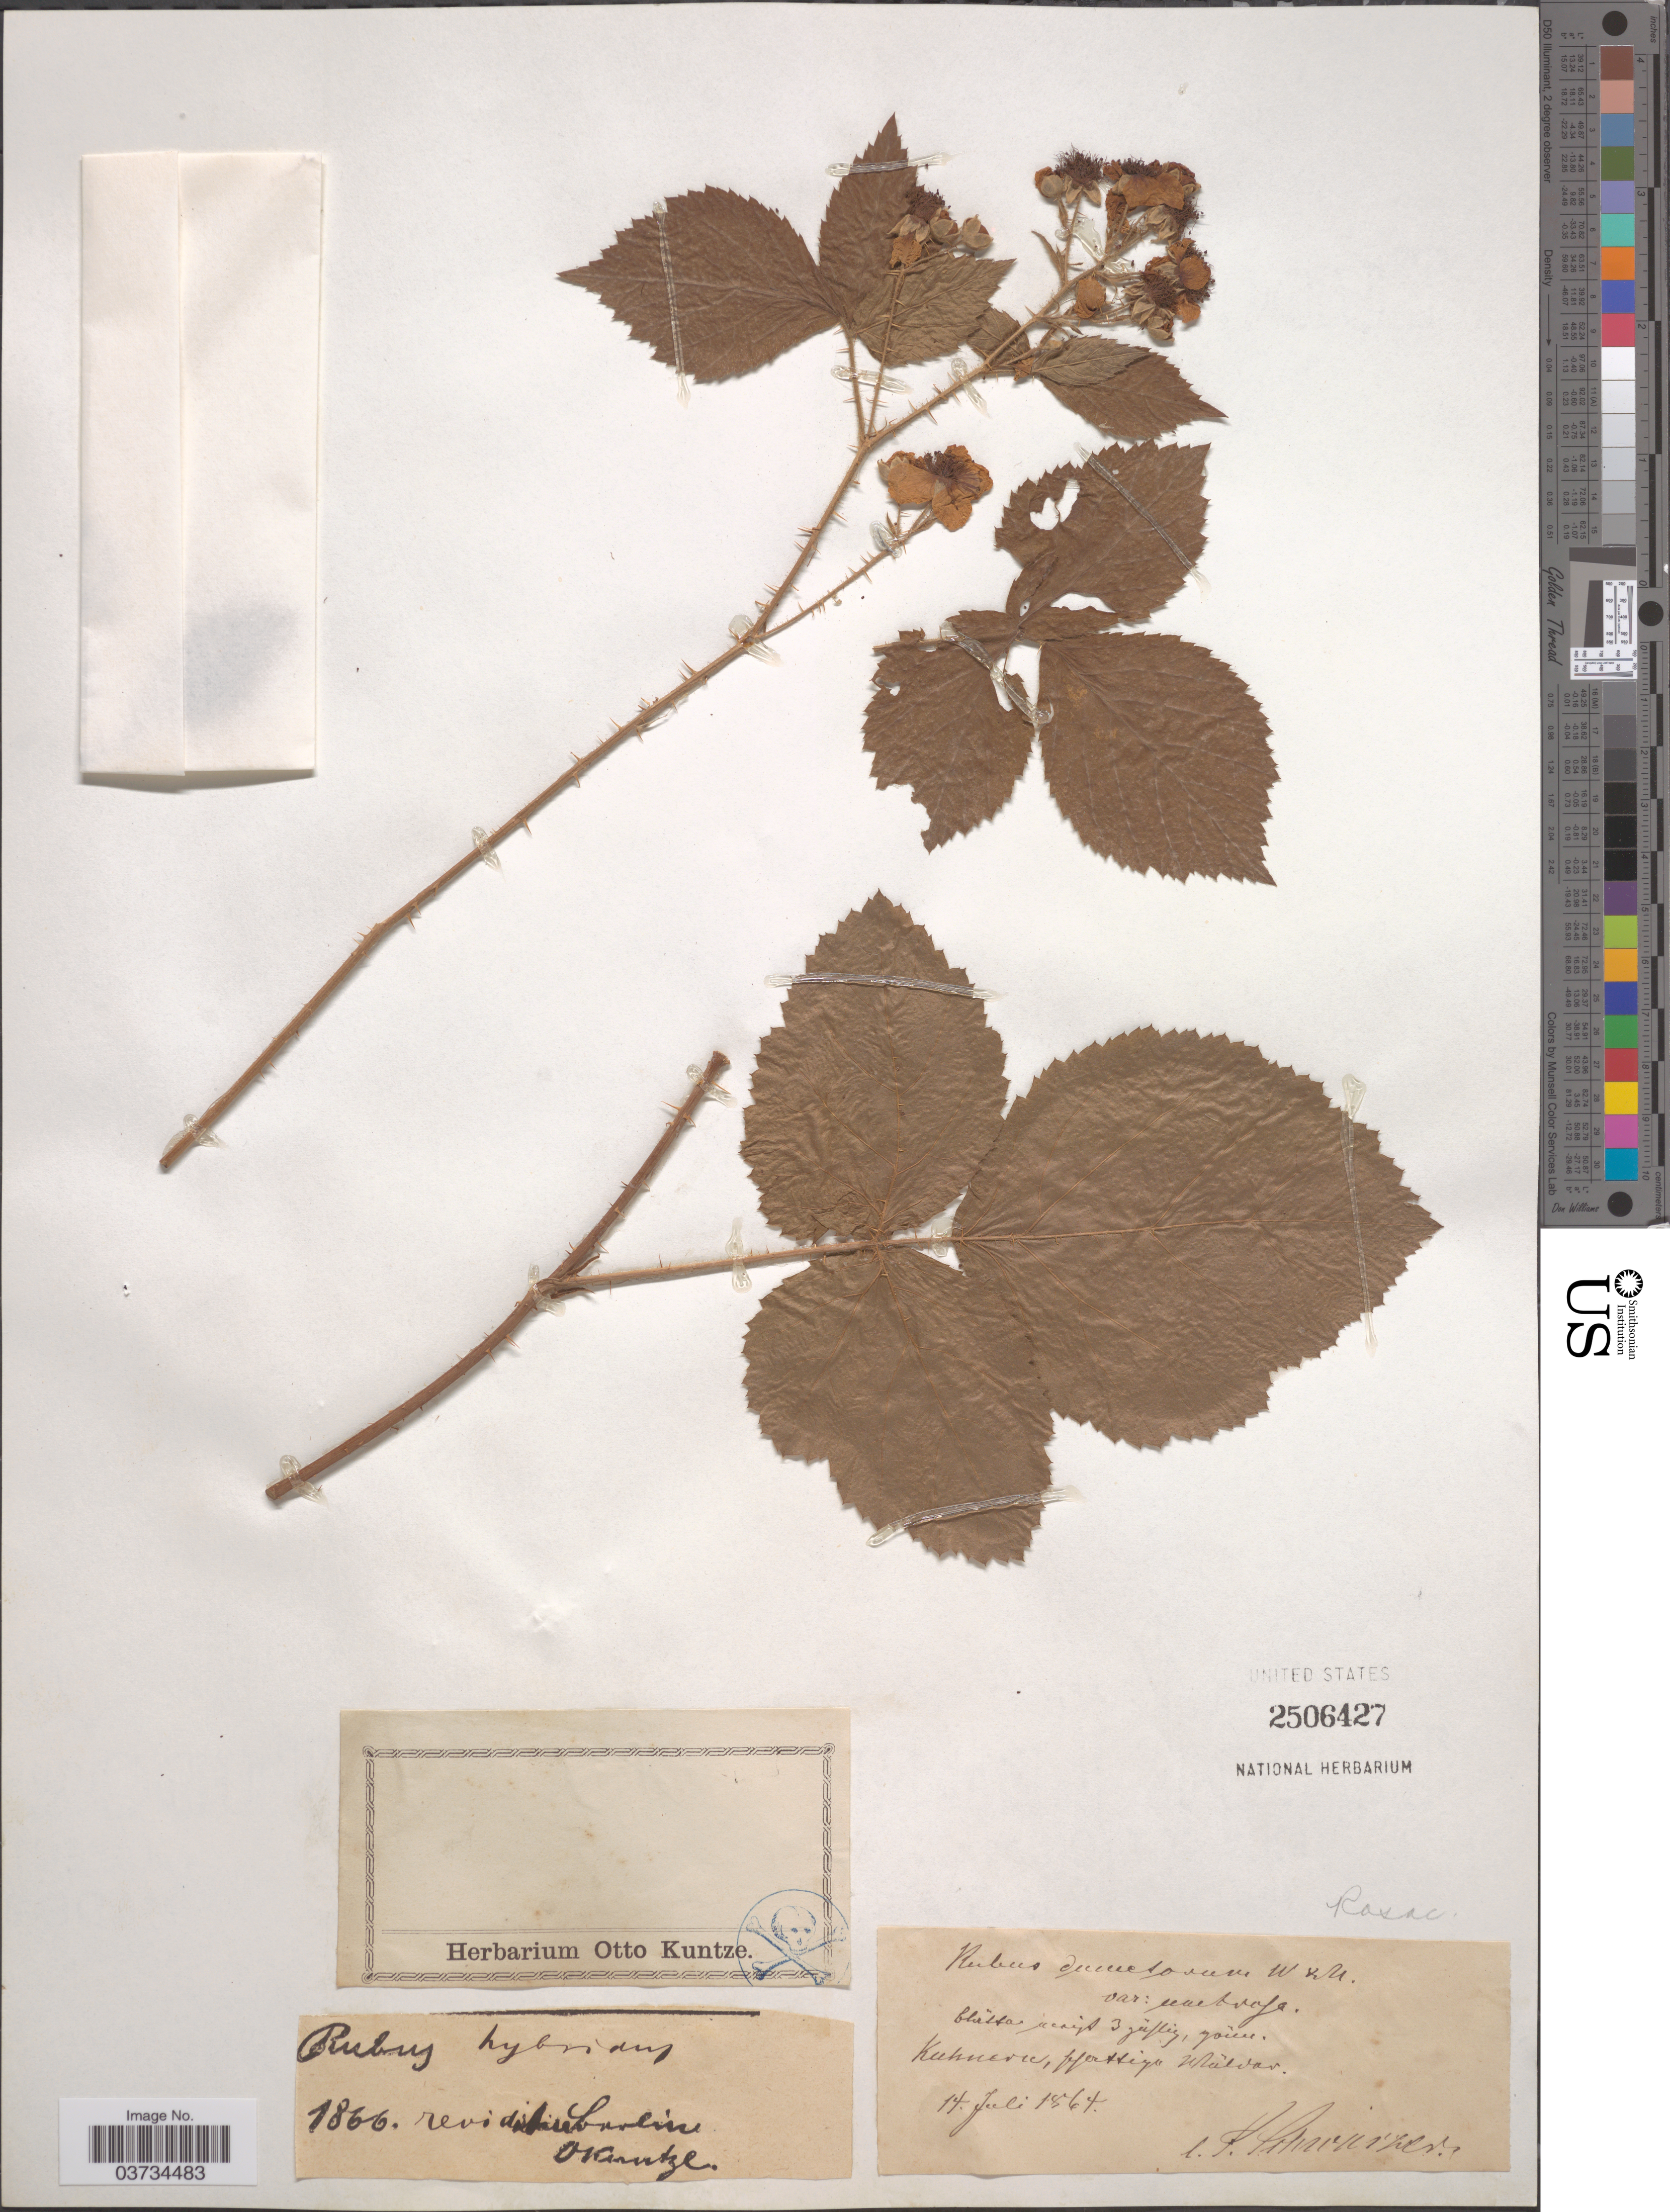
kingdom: Plantae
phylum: Tracheophyta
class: Magnoliopsida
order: Rosales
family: Rosaceae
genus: Rubus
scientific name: Rubus glandulosus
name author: Bellardi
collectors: S. Schwarzer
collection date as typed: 1866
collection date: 1864-07-14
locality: Kuhnevu [interpreted] [unsure placement]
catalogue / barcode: US 2506427